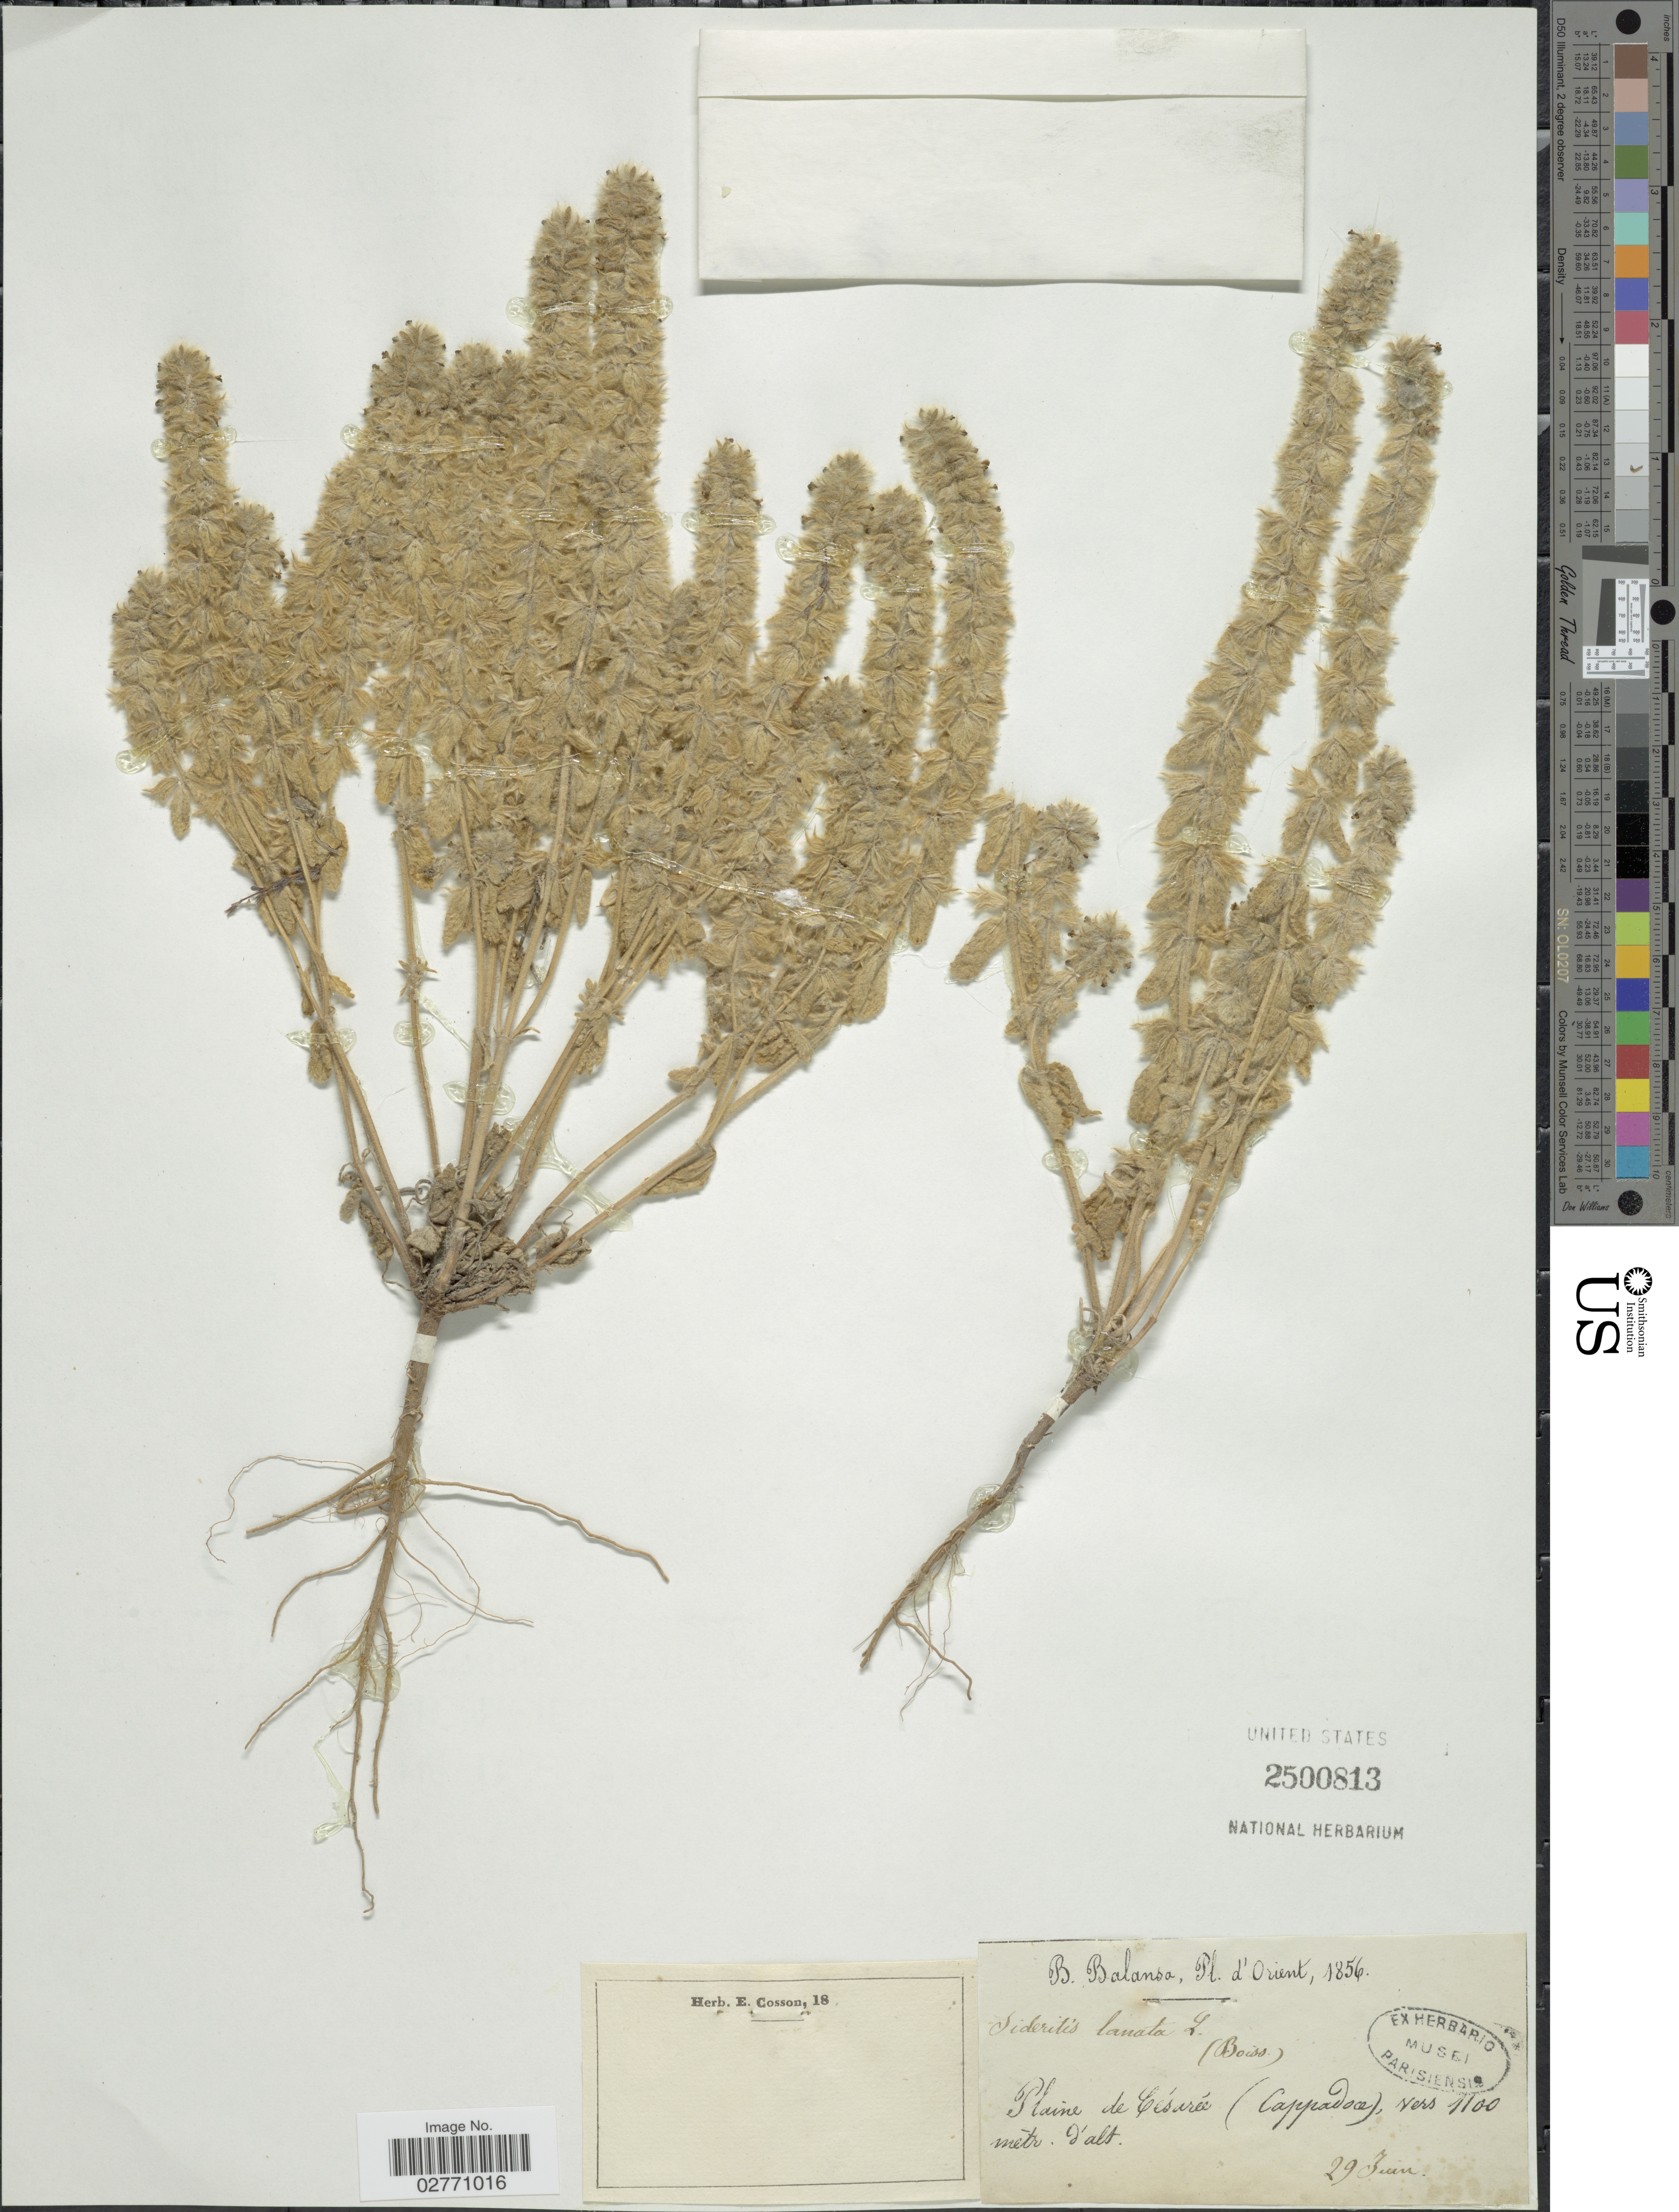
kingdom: Plantae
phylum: Tracheophyta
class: Magnoliopsida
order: Lamiales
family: Lamiaceae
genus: Sideritis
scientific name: Sideritis lanata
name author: L.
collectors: B. Balansa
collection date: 1856-06-29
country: Turkey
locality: Orient. Plaine de Césarée (Cappadoce).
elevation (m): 1100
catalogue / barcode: US 2500813